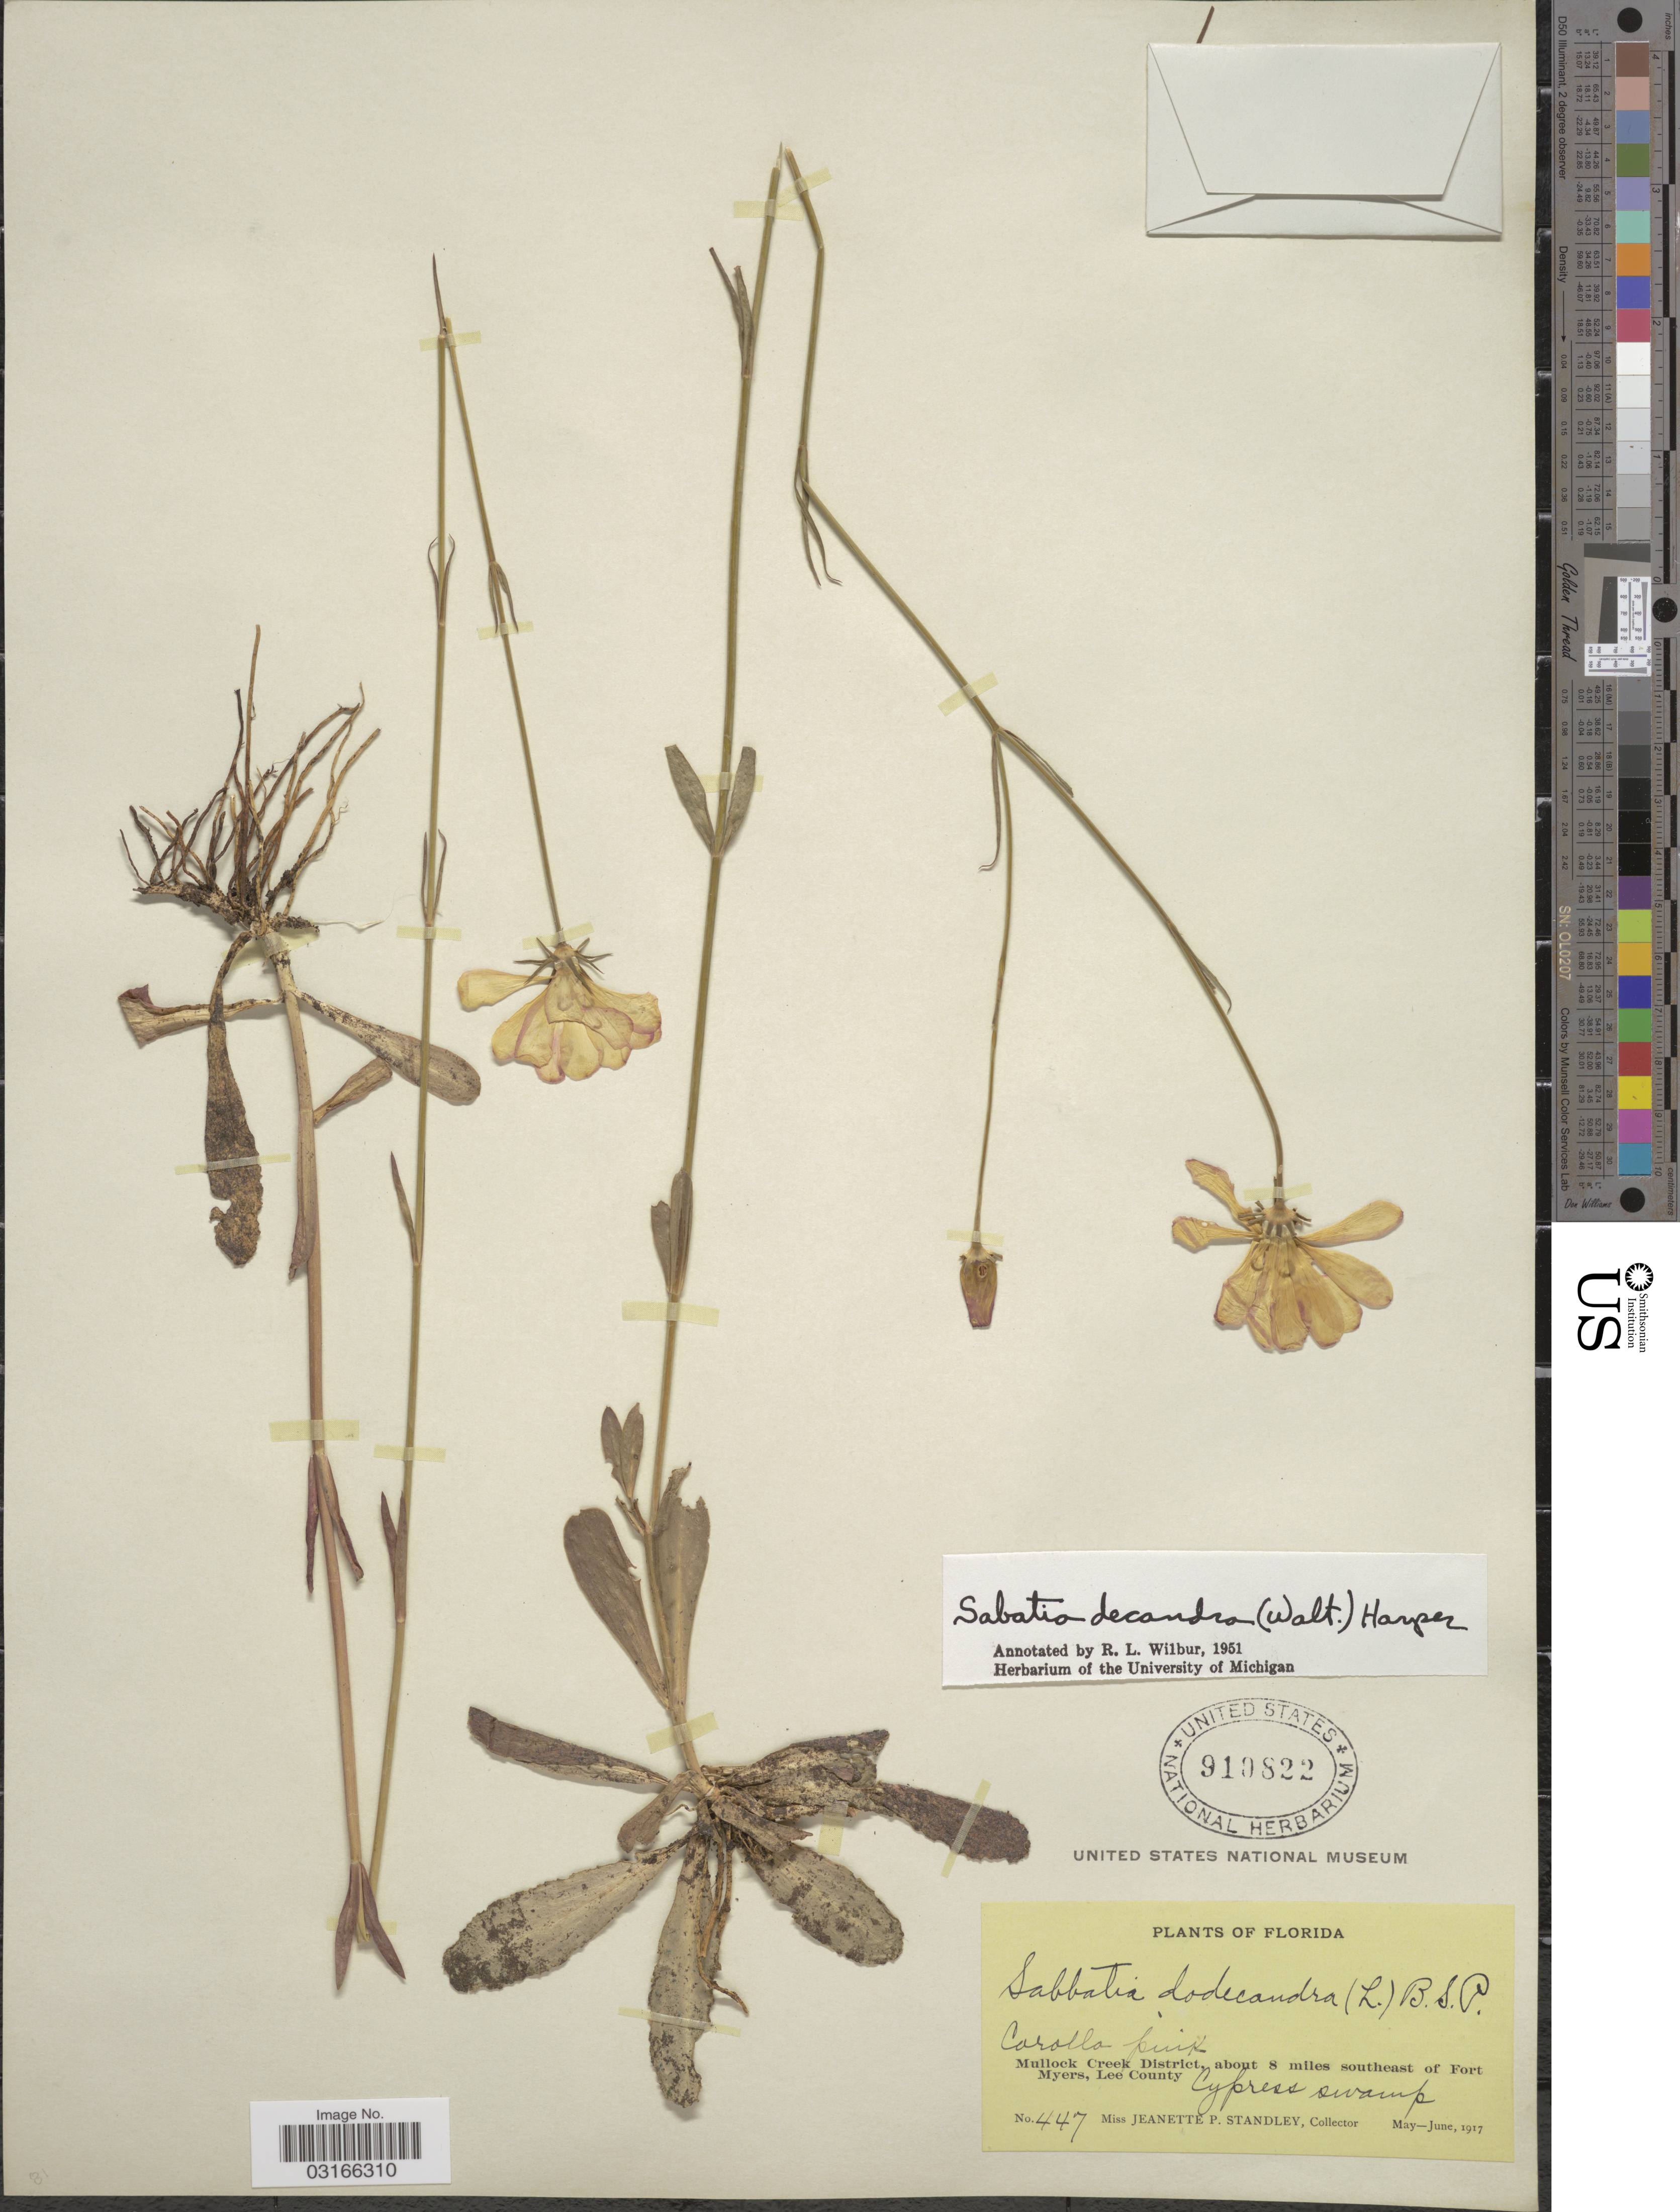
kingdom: Plantae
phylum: Tracheophyta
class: Magnoliopsida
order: Gentianales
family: Gentianaceae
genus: Sabatia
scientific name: Sabatia decandra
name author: (Walter)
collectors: J. P. Standley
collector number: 447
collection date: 1917-05/1917-06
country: United States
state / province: Florida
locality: Mullock Creek District, about 8 miles southeast of Fort Myers, Lee County. Cypress swamp.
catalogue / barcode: US 910822